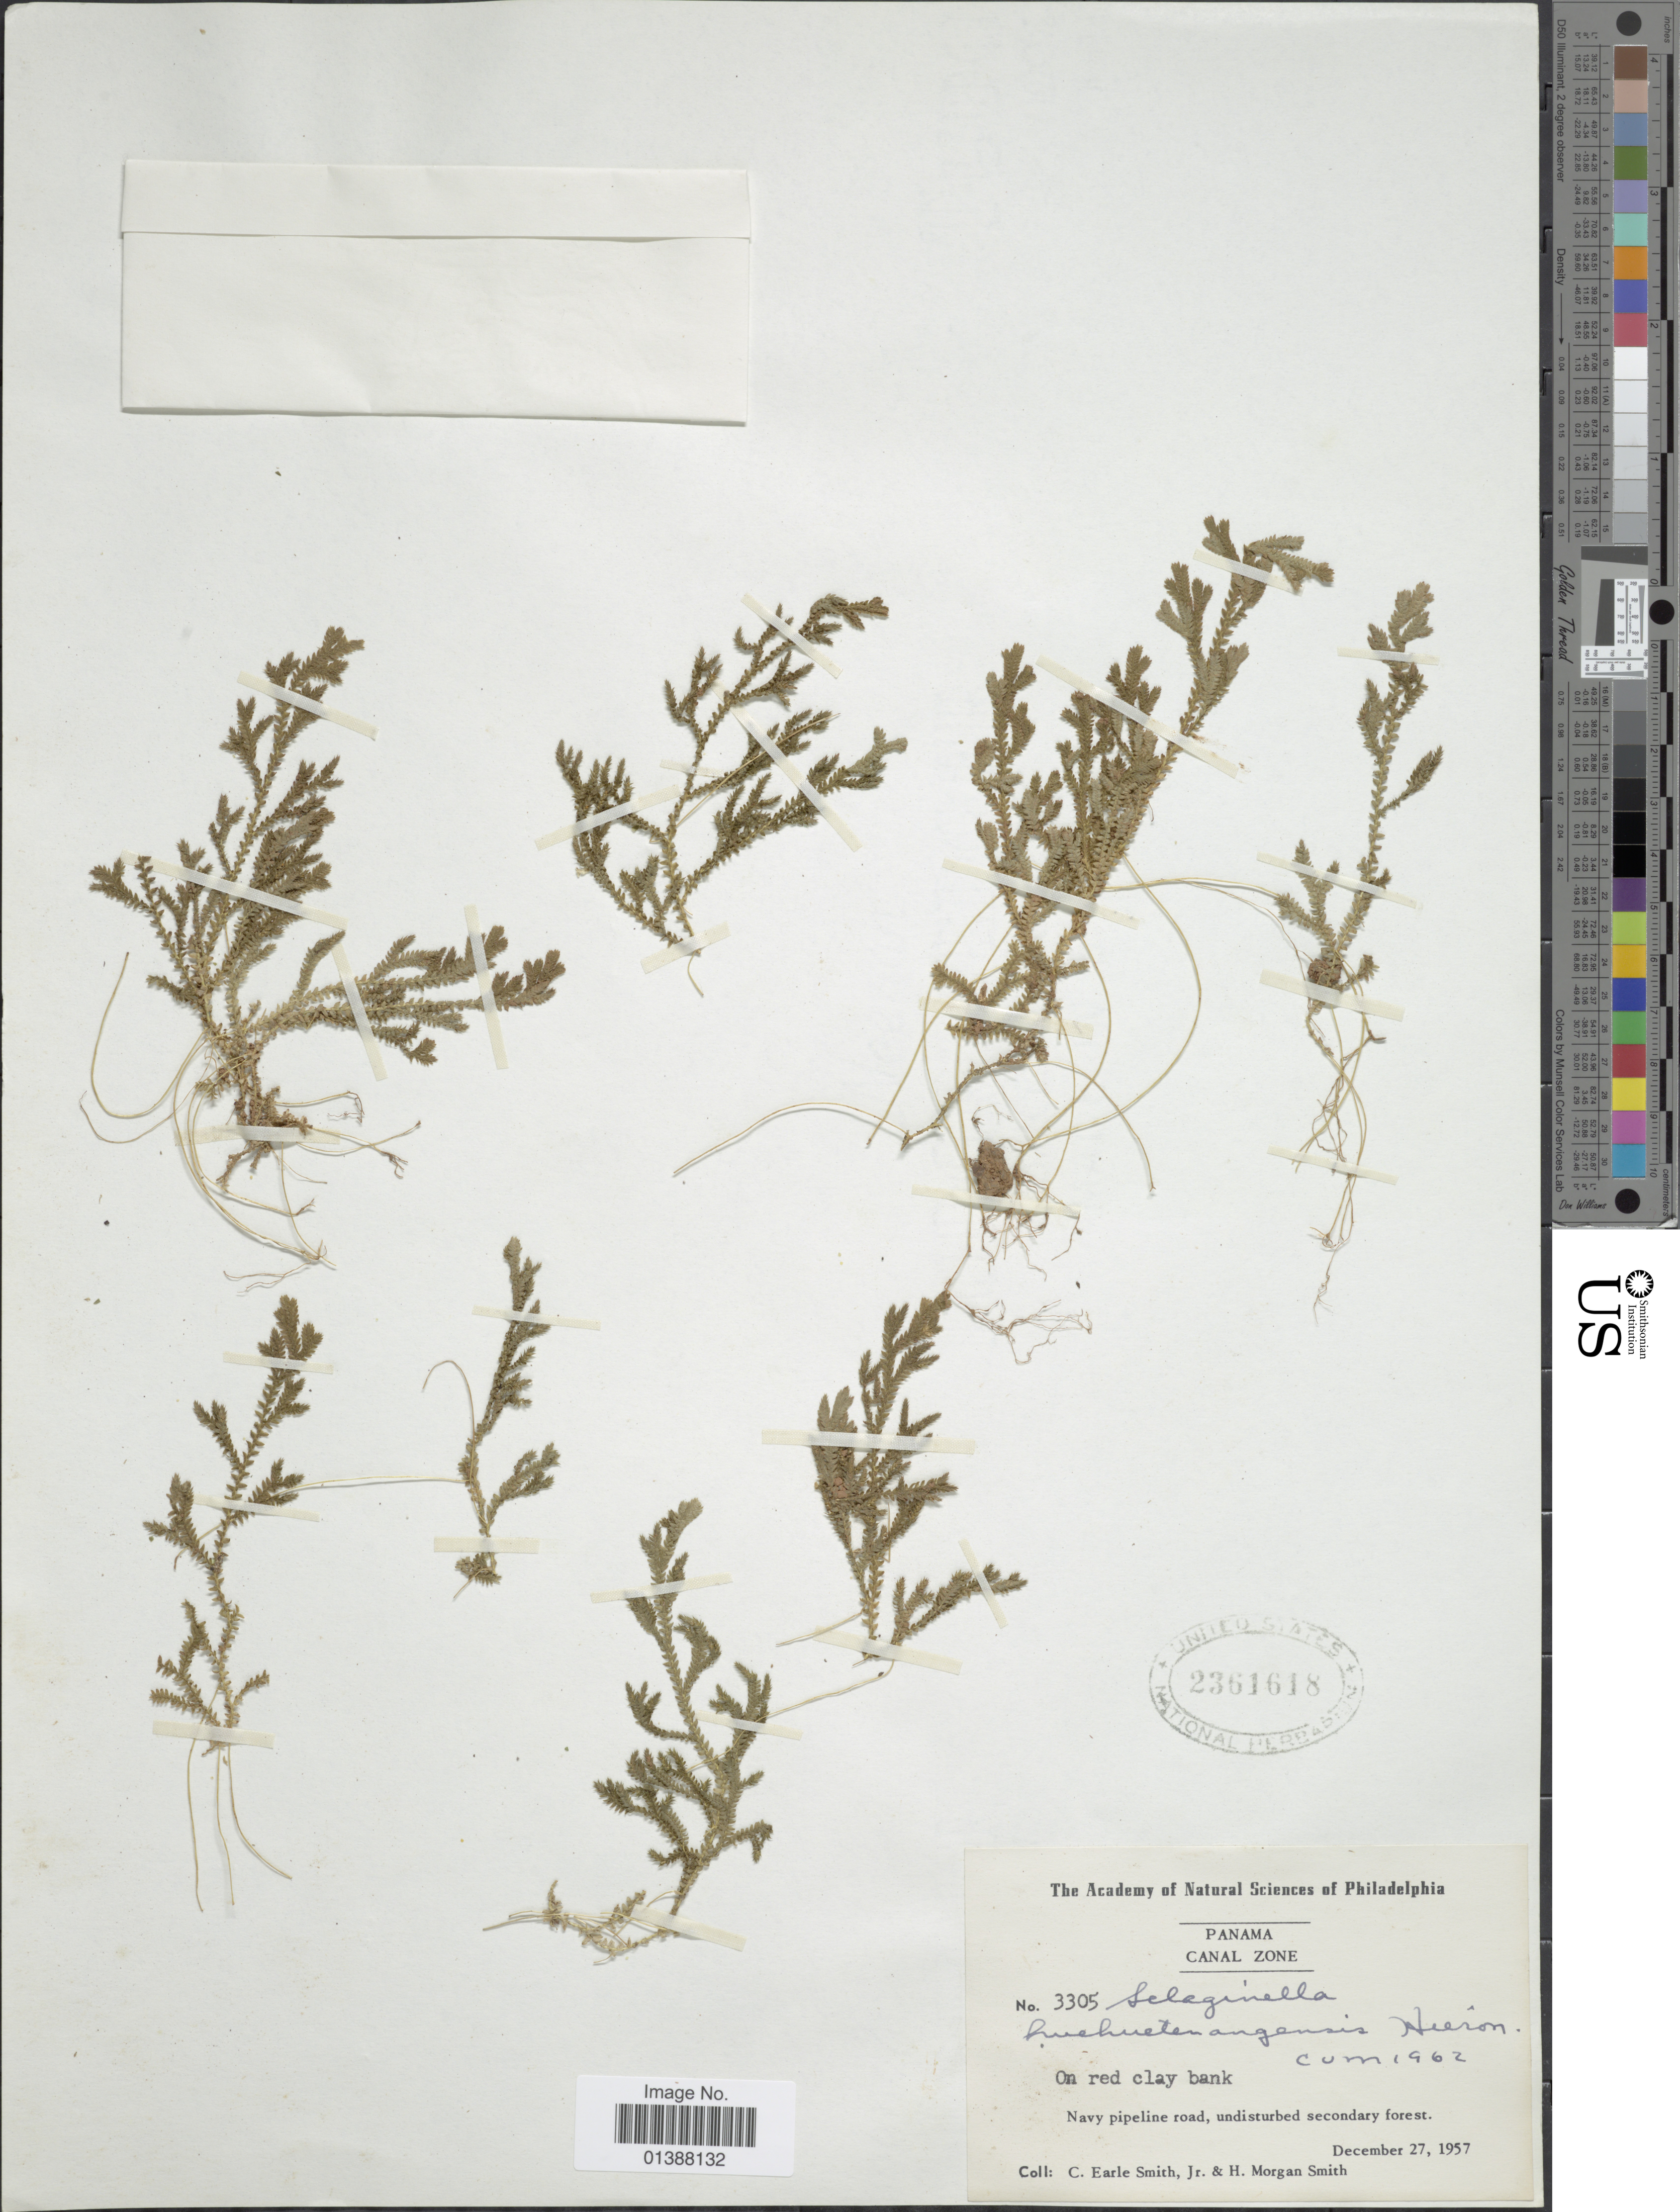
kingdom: Plantae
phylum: Tracheophyta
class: Lycopodiopsida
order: Selaginellales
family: Selaginellaceae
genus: Selaginella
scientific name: Selaginella huehuetenangensis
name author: Hieron.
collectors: C. E. Smith Jr. & H. M. Smith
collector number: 3305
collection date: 1957-12-27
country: Panama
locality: Canal Zone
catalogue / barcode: US 2361618